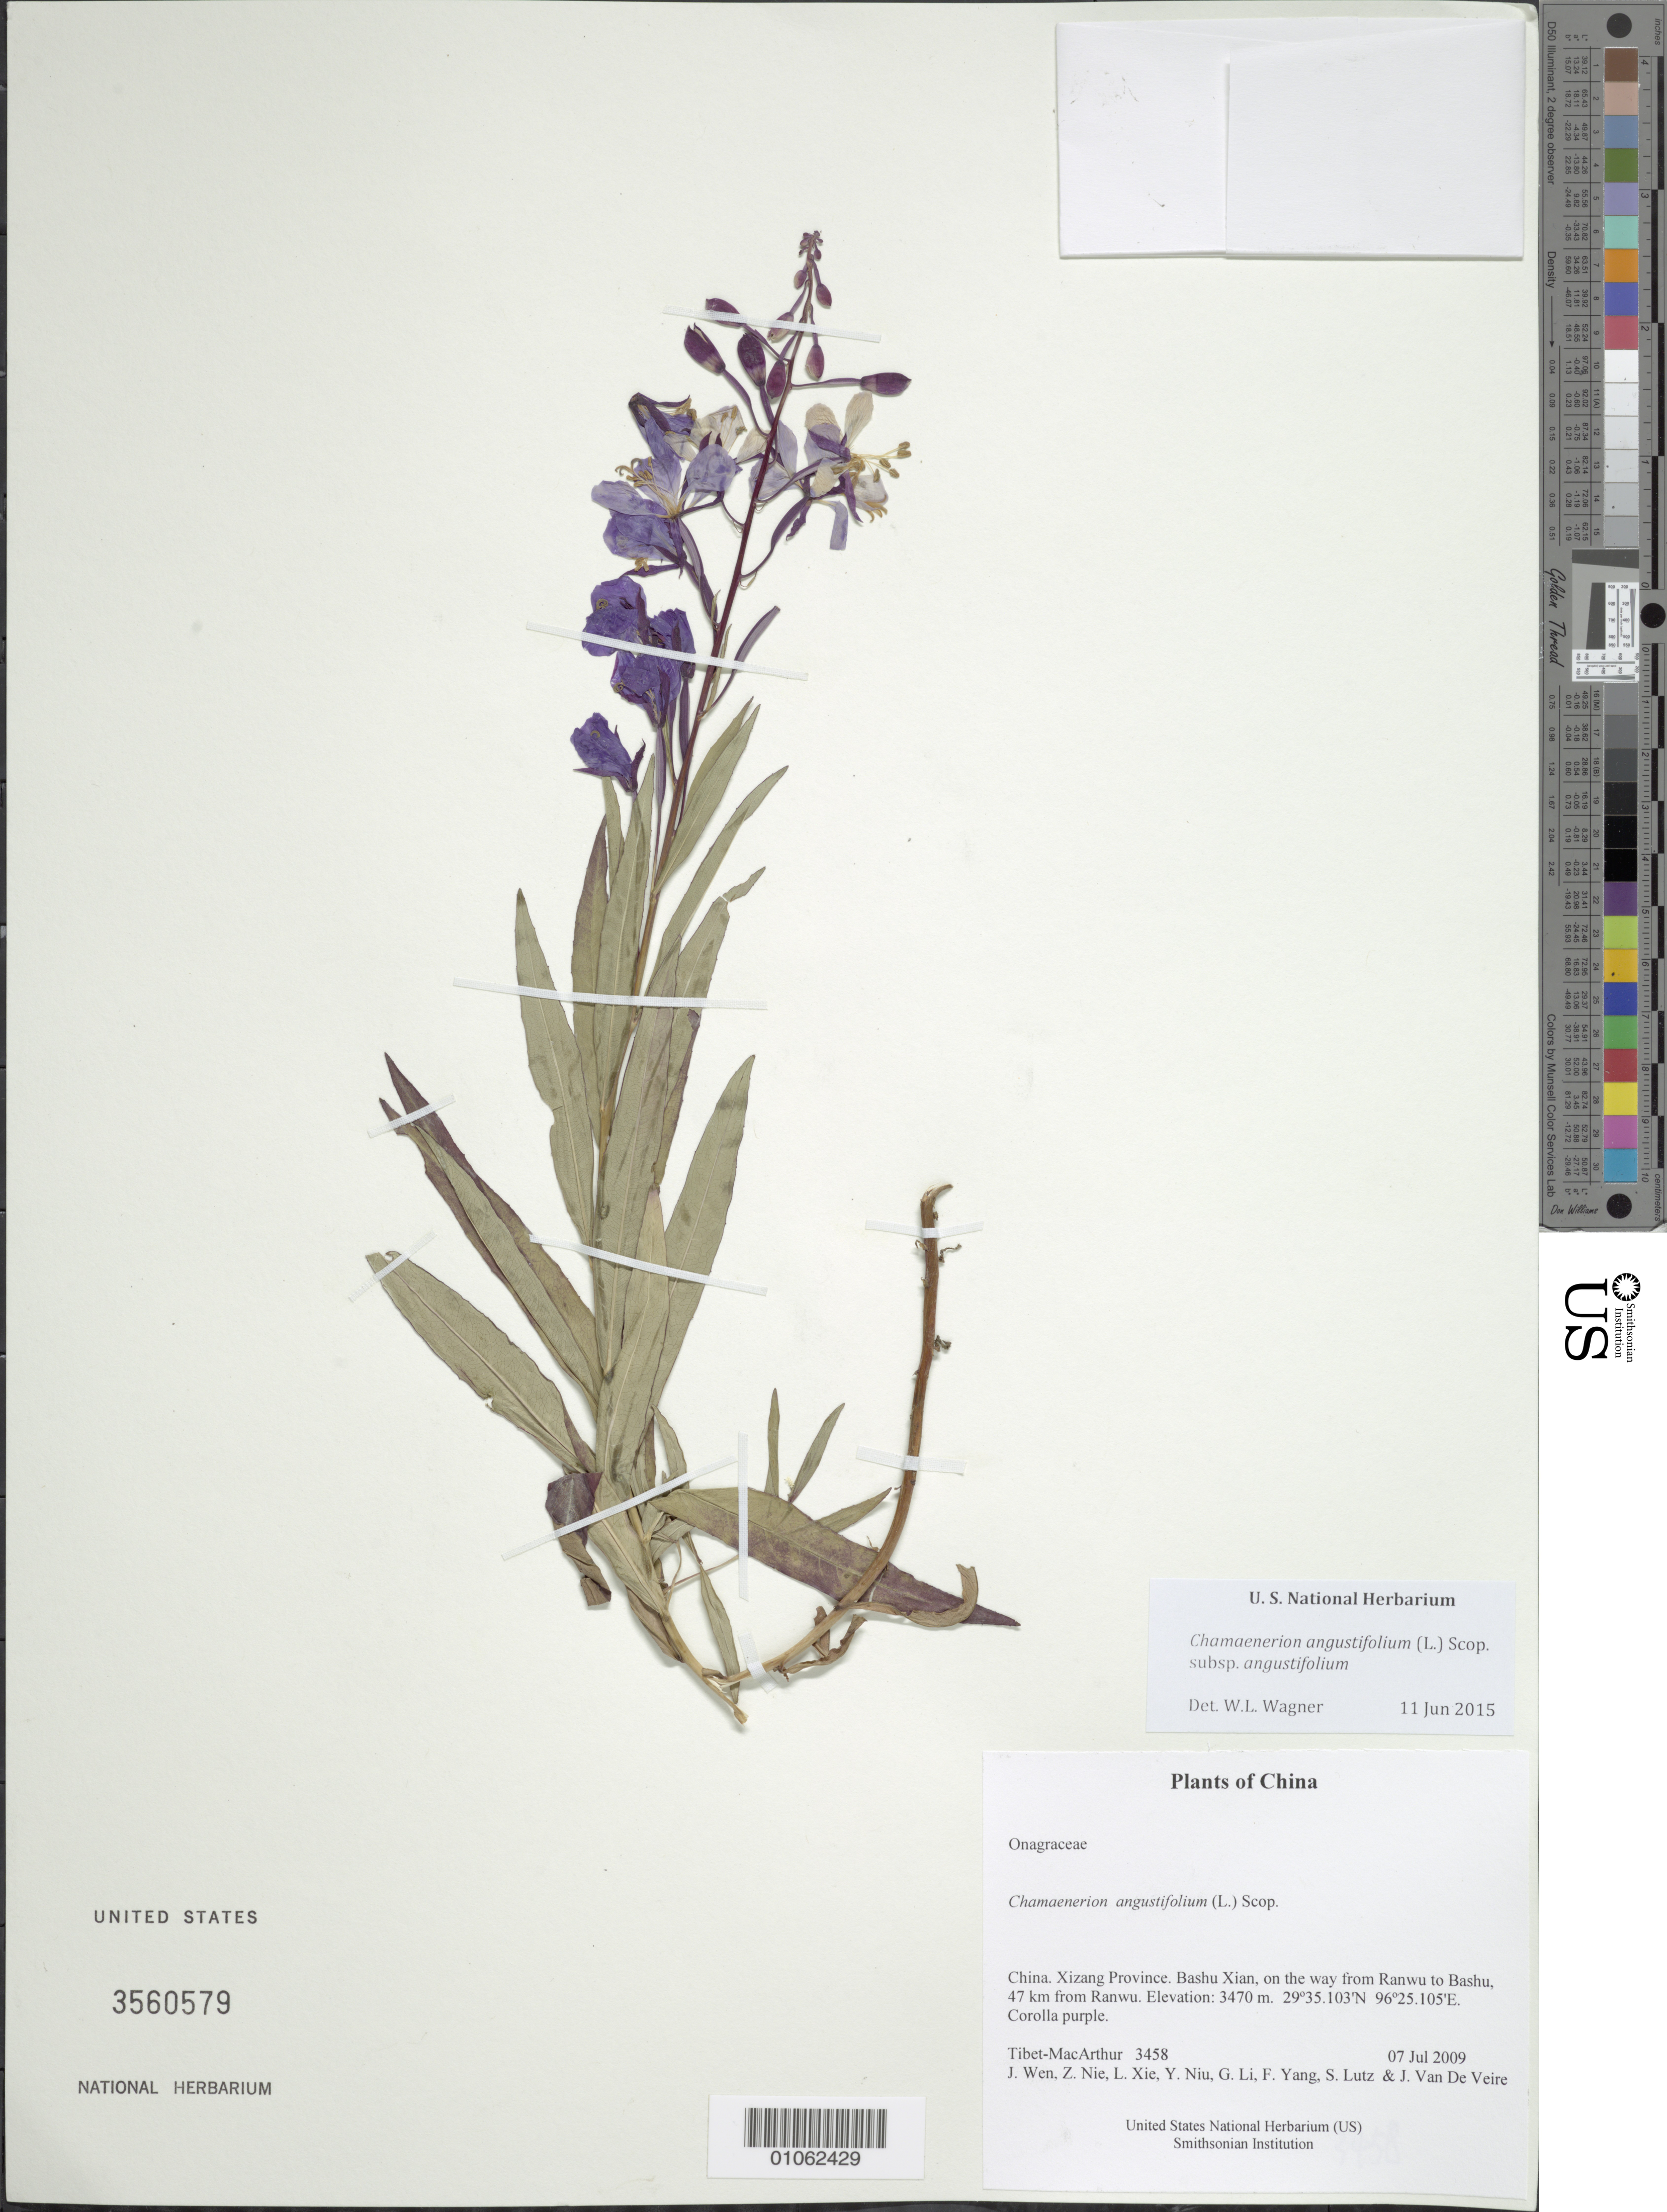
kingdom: Plantae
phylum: Tracheophyta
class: Magnoliopsida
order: Myrtales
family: Onagraceae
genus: Chamaenerion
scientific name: Chamaenerion angustifolium subsp. angustifolium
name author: (L.) Scop.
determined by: Wagner, W. L., (BOT), Smithsonian Institution - National Museum of Natural History (UNITED STATES)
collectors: Tibet-MacArthur, J. Wen, Z. Nie, L. Xie, Y. Niu, G. Li, F. Yang, S. Lutz & J. Van De Veire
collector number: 3458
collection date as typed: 07 Jul 2009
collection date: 2009-07-07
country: China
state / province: Xizang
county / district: Bashu Xian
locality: on the way from Ranwu to Bashu, 47 km from Ranwu.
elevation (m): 3470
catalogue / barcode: US 3560579